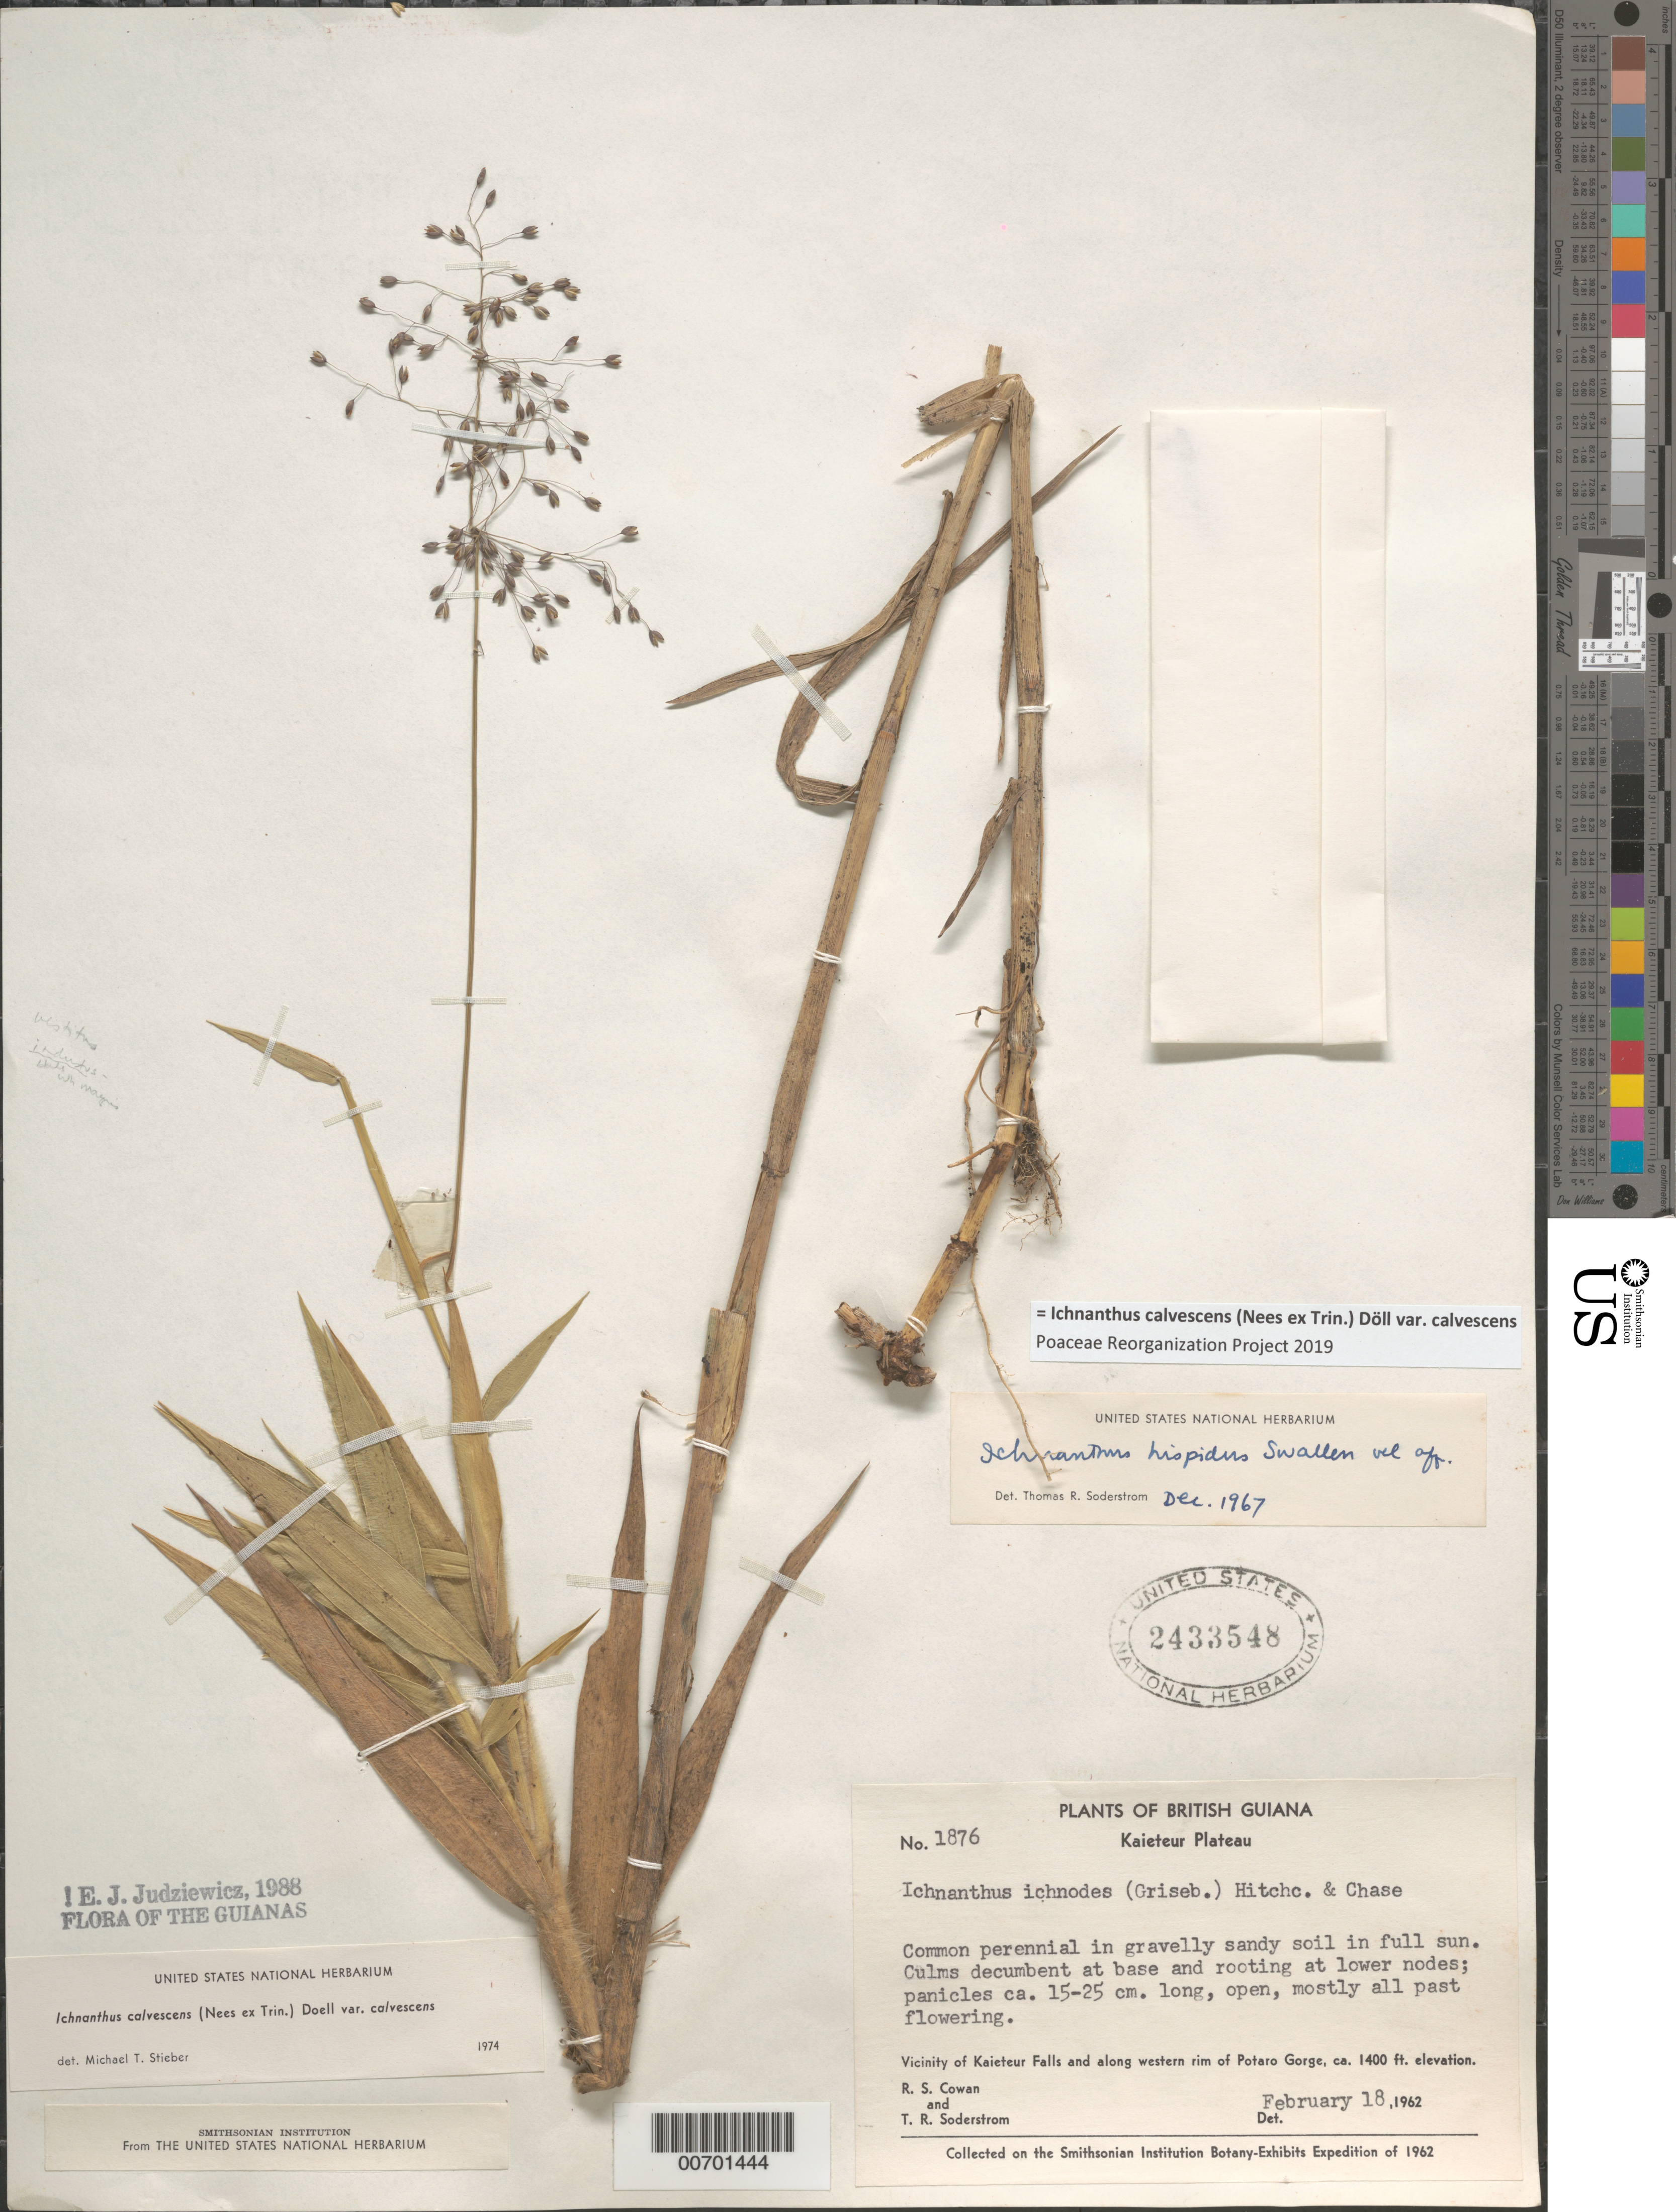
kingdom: Plantae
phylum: Tracheophyta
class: Liliopsida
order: Poales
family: Poaceae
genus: Ichnanthus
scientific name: Ichnanthus calvescens var. calvescens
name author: (Nees ex Trin.) Döll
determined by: Stieber, M. T.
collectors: R. S. Cowan & T. R. Soderstrom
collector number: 1876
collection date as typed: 18-Feb-62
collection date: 1962-02-18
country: Guyana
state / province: Potaro-Siparuni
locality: Kaieteur Plateau, vicinity of Kaieteur Falls and western rim of Potaro Gorge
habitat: In gravelly sandy soil in full sun.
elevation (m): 427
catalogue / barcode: US 2433548